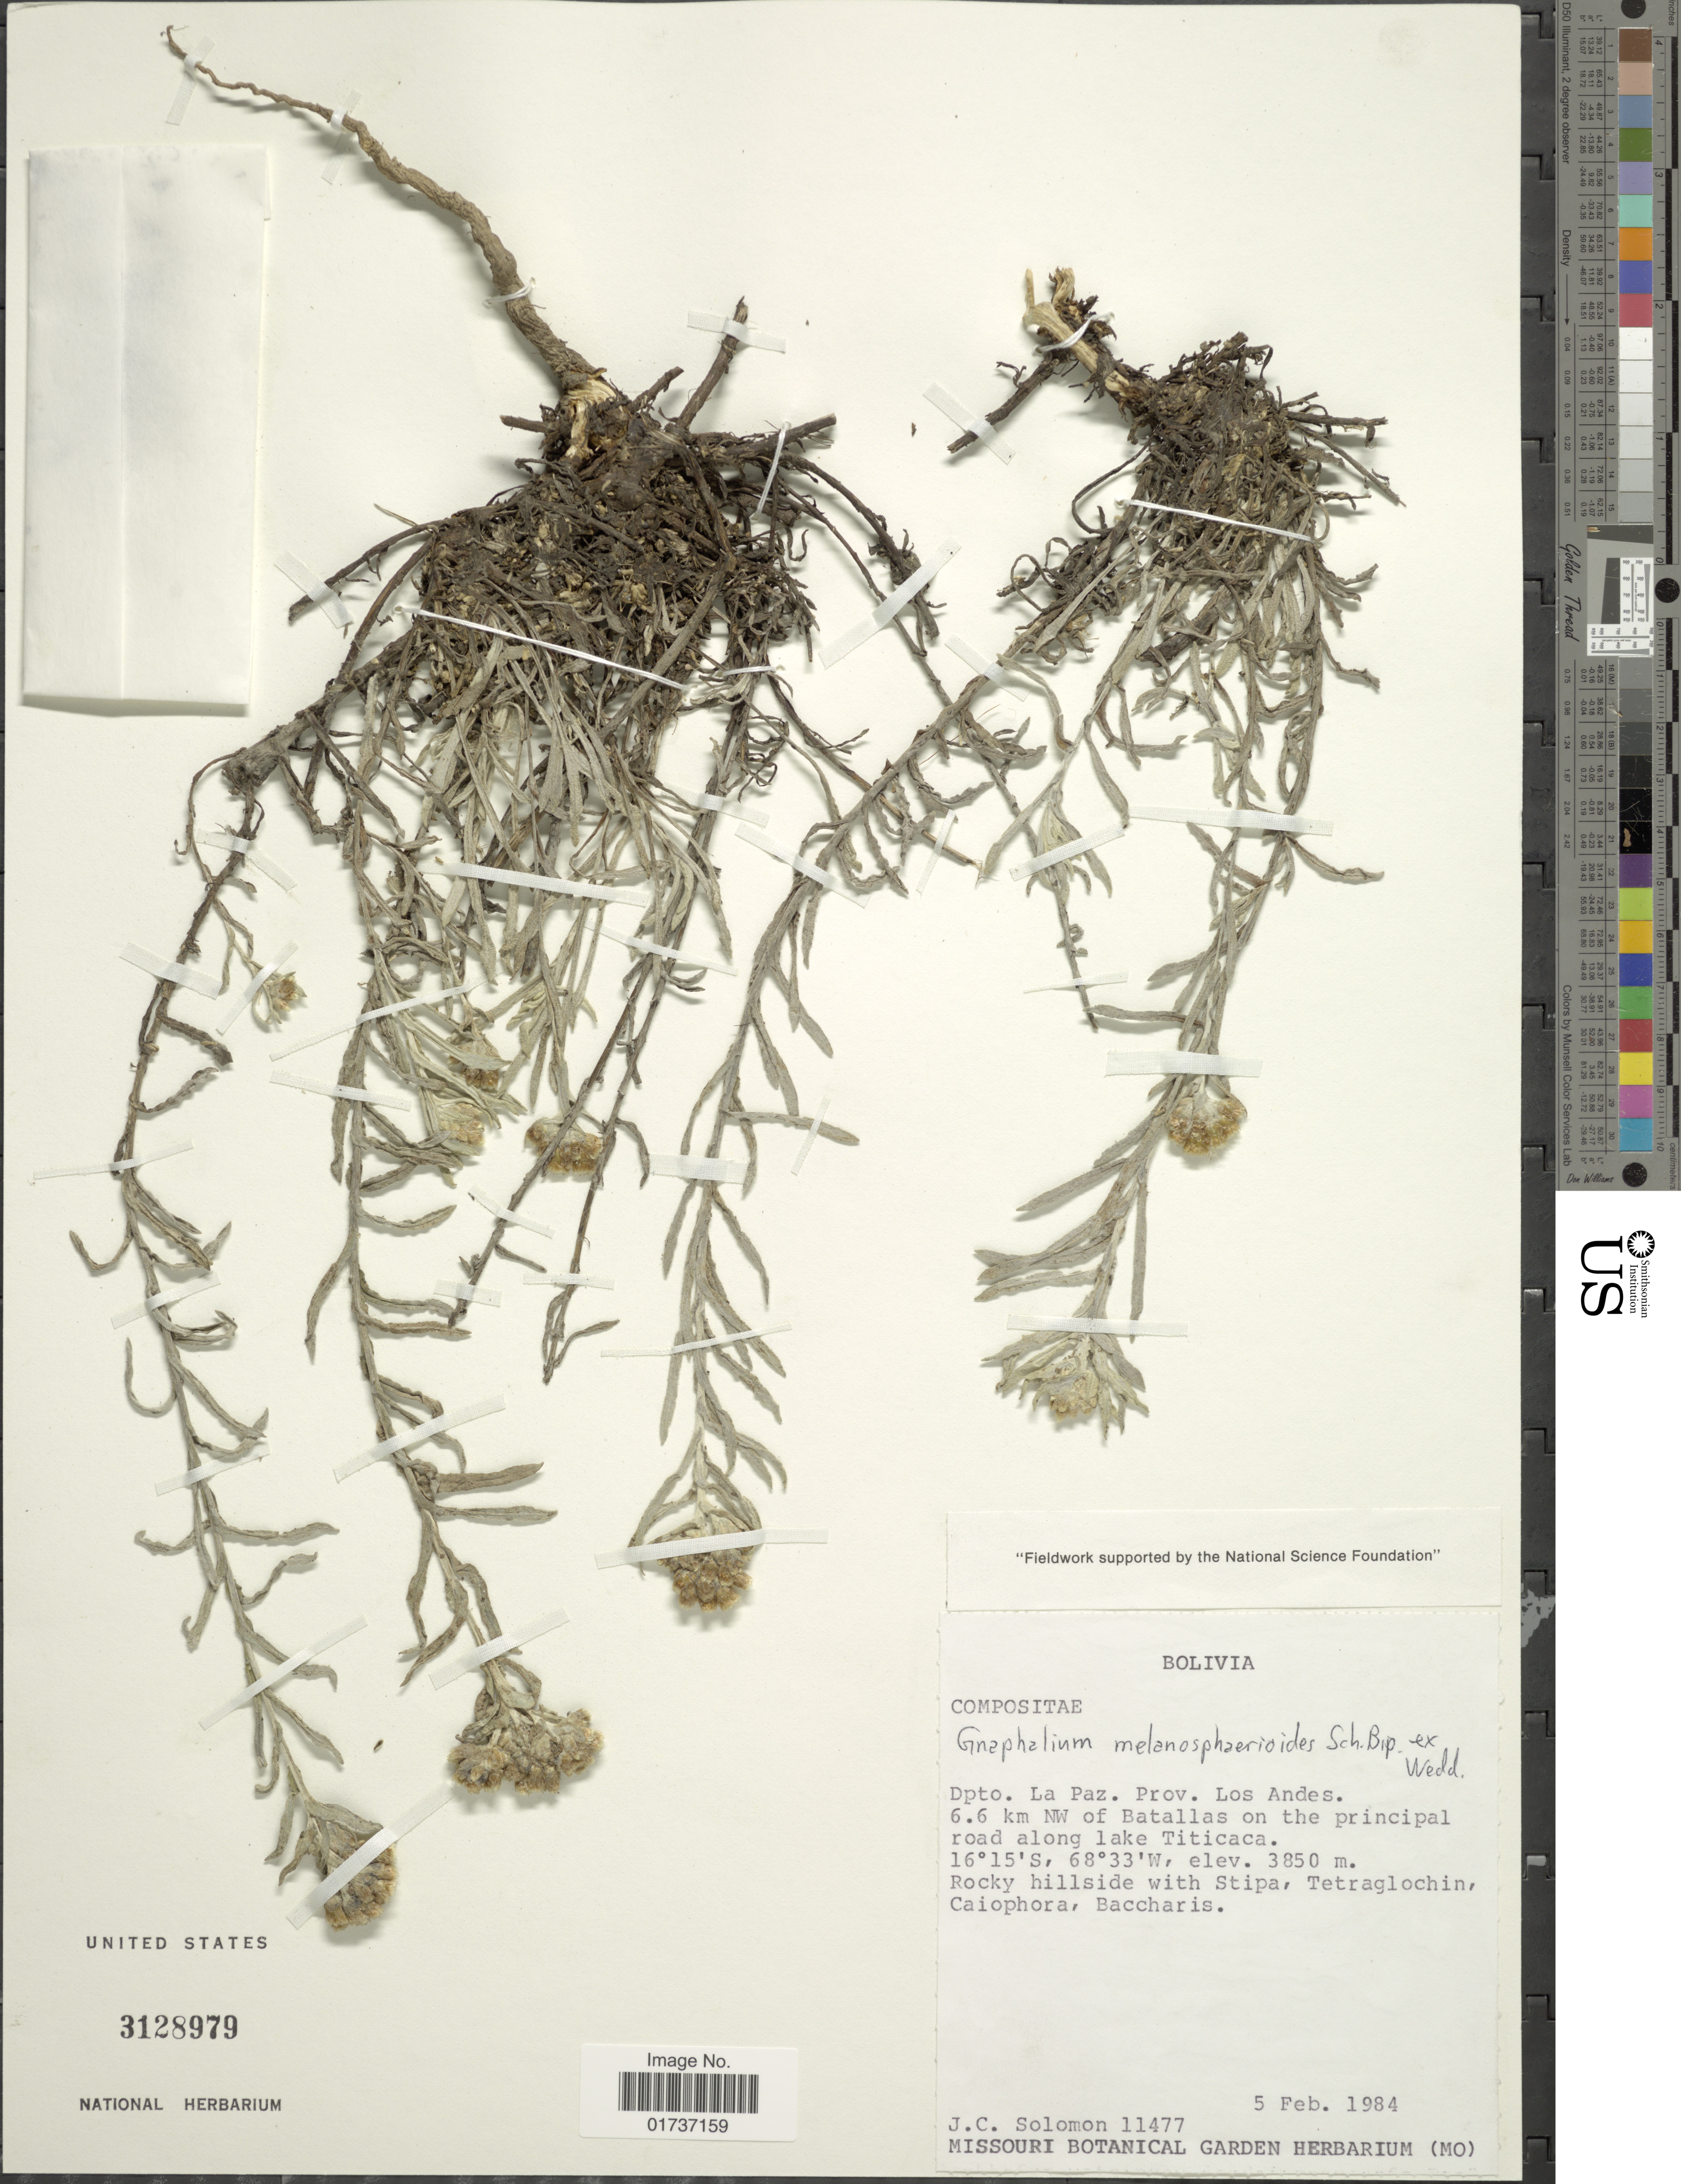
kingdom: Plantae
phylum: Tracheophyta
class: Magnoliopsida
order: Asterales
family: Asteraceae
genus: Gnaphalium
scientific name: Gnaphalium melanosphaeroides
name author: Sch. Bip. & Wedd.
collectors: J. C. Solomon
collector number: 11477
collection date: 1984-02-05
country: Bolivia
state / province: La Paz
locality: Dpto La Paz. Prov. Los Andes. 6.6 km NW of Batallas on the principal road along lake Titicaca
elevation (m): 3850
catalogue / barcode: US 3128979